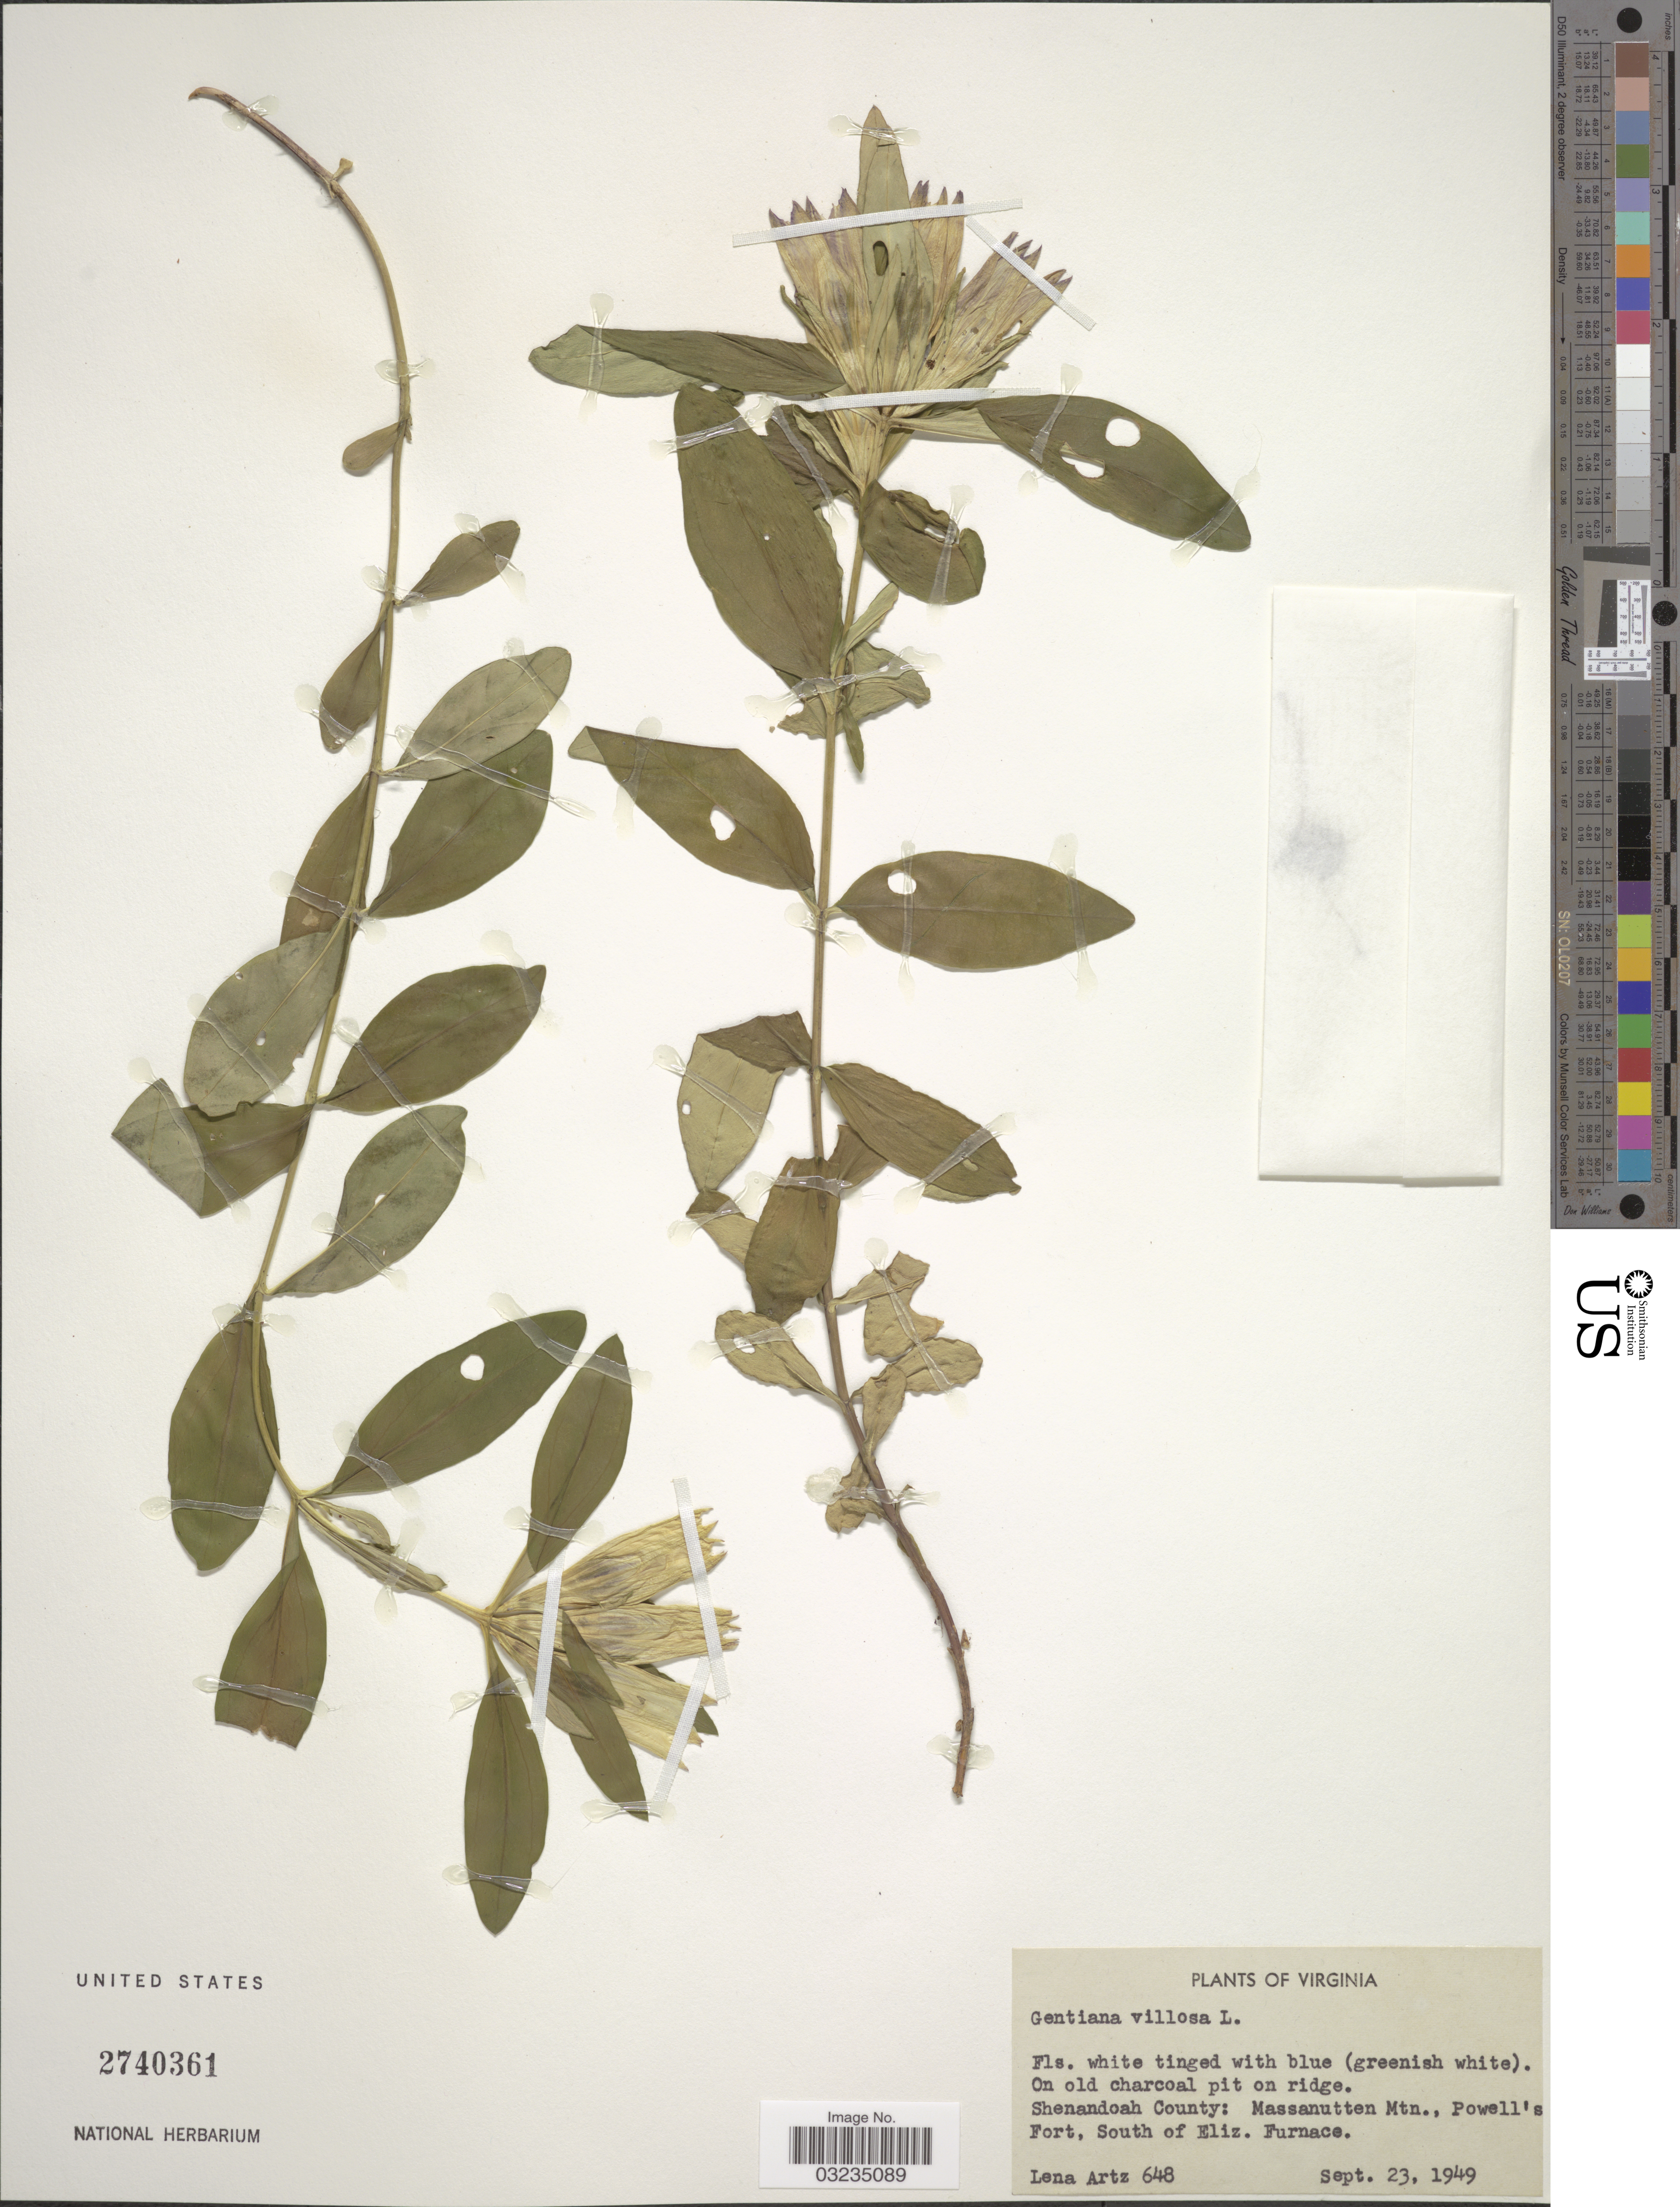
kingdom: Plantae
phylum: Tracheophyta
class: Magnoliopsida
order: Gentianales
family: Gentianaceae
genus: Gentiana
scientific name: Gentiana villosa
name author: L.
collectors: L. Artz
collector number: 648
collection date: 1949-09-23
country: United States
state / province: Virginia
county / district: Shenandoah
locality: Shenandoah County: Massanutten Mtn., Powell's Fort, South of Eliz. Furnace.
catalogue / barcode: US 2740361